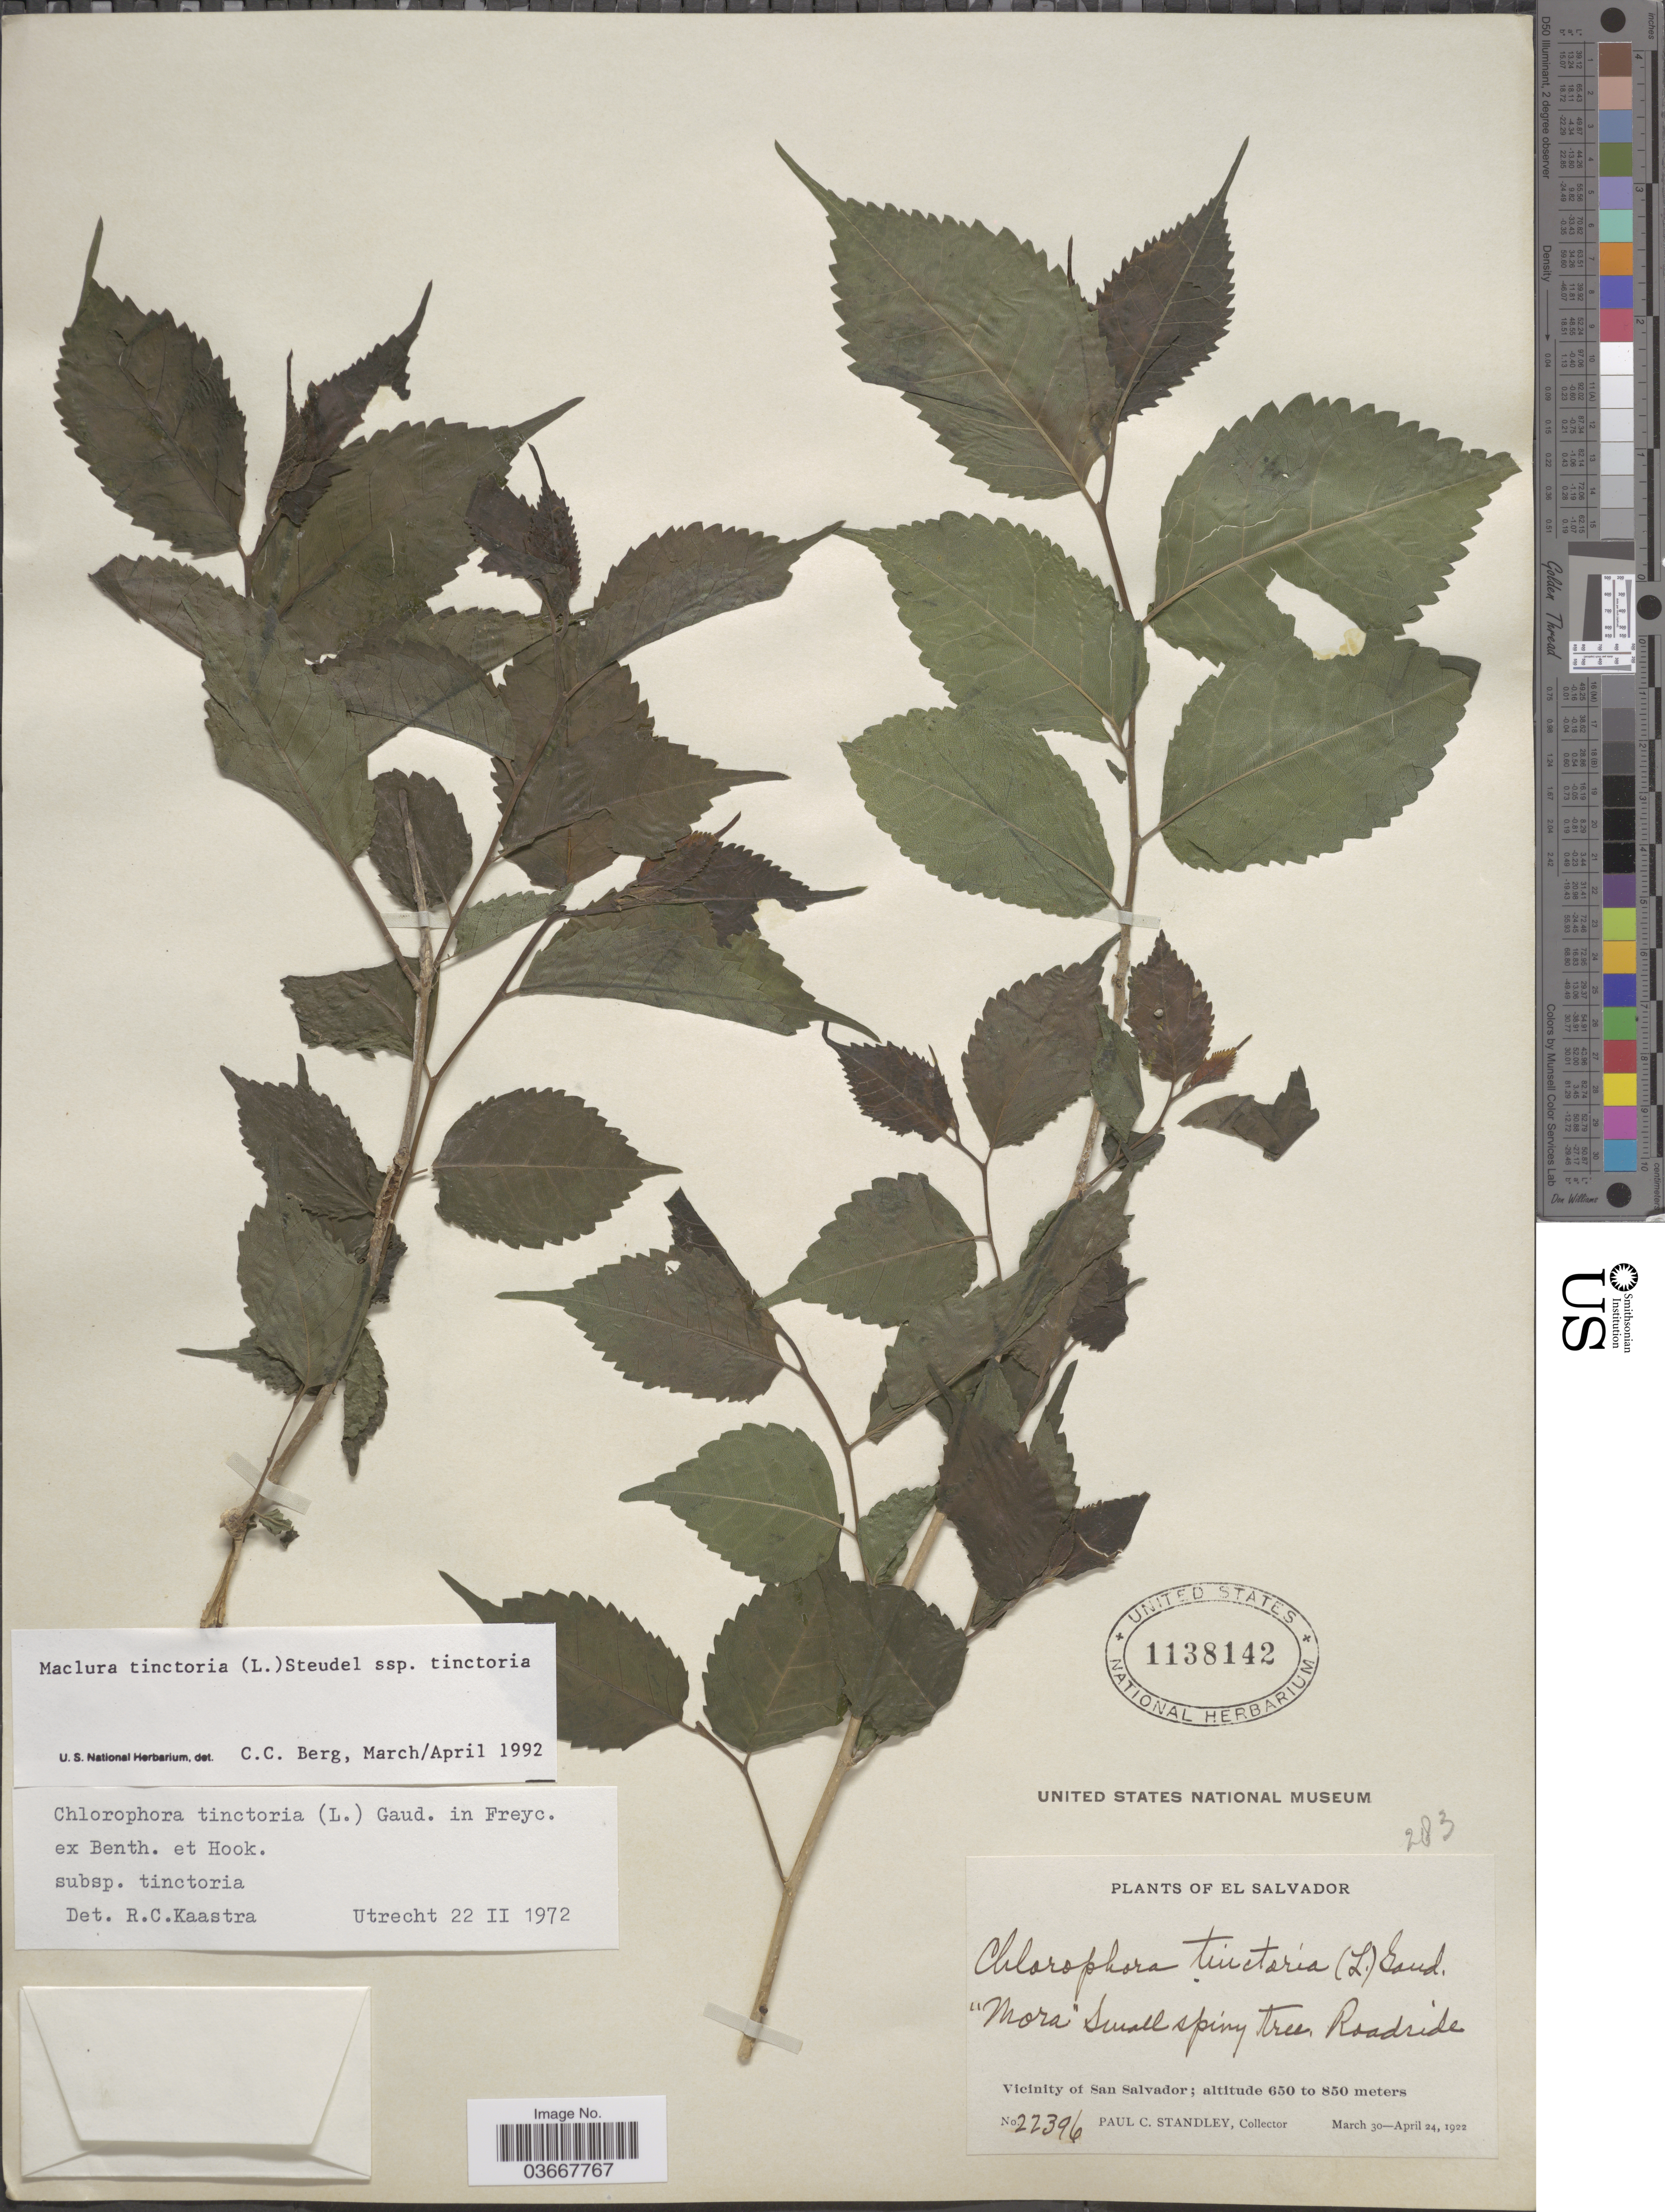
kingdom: Plantae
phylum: Tracheophyta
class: Magnoliopsida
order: Rosales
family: Moraceae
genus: Maclura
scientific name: Maclura tinctoria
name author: (L.) D. Don ex Steud.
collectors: P. C. Standley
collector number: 22396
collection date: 1922-03-30/1922-04-24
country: El Salvador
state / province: San Salvador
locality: Vicinity of San Salvador.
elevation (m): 650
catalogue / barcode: US 1138142